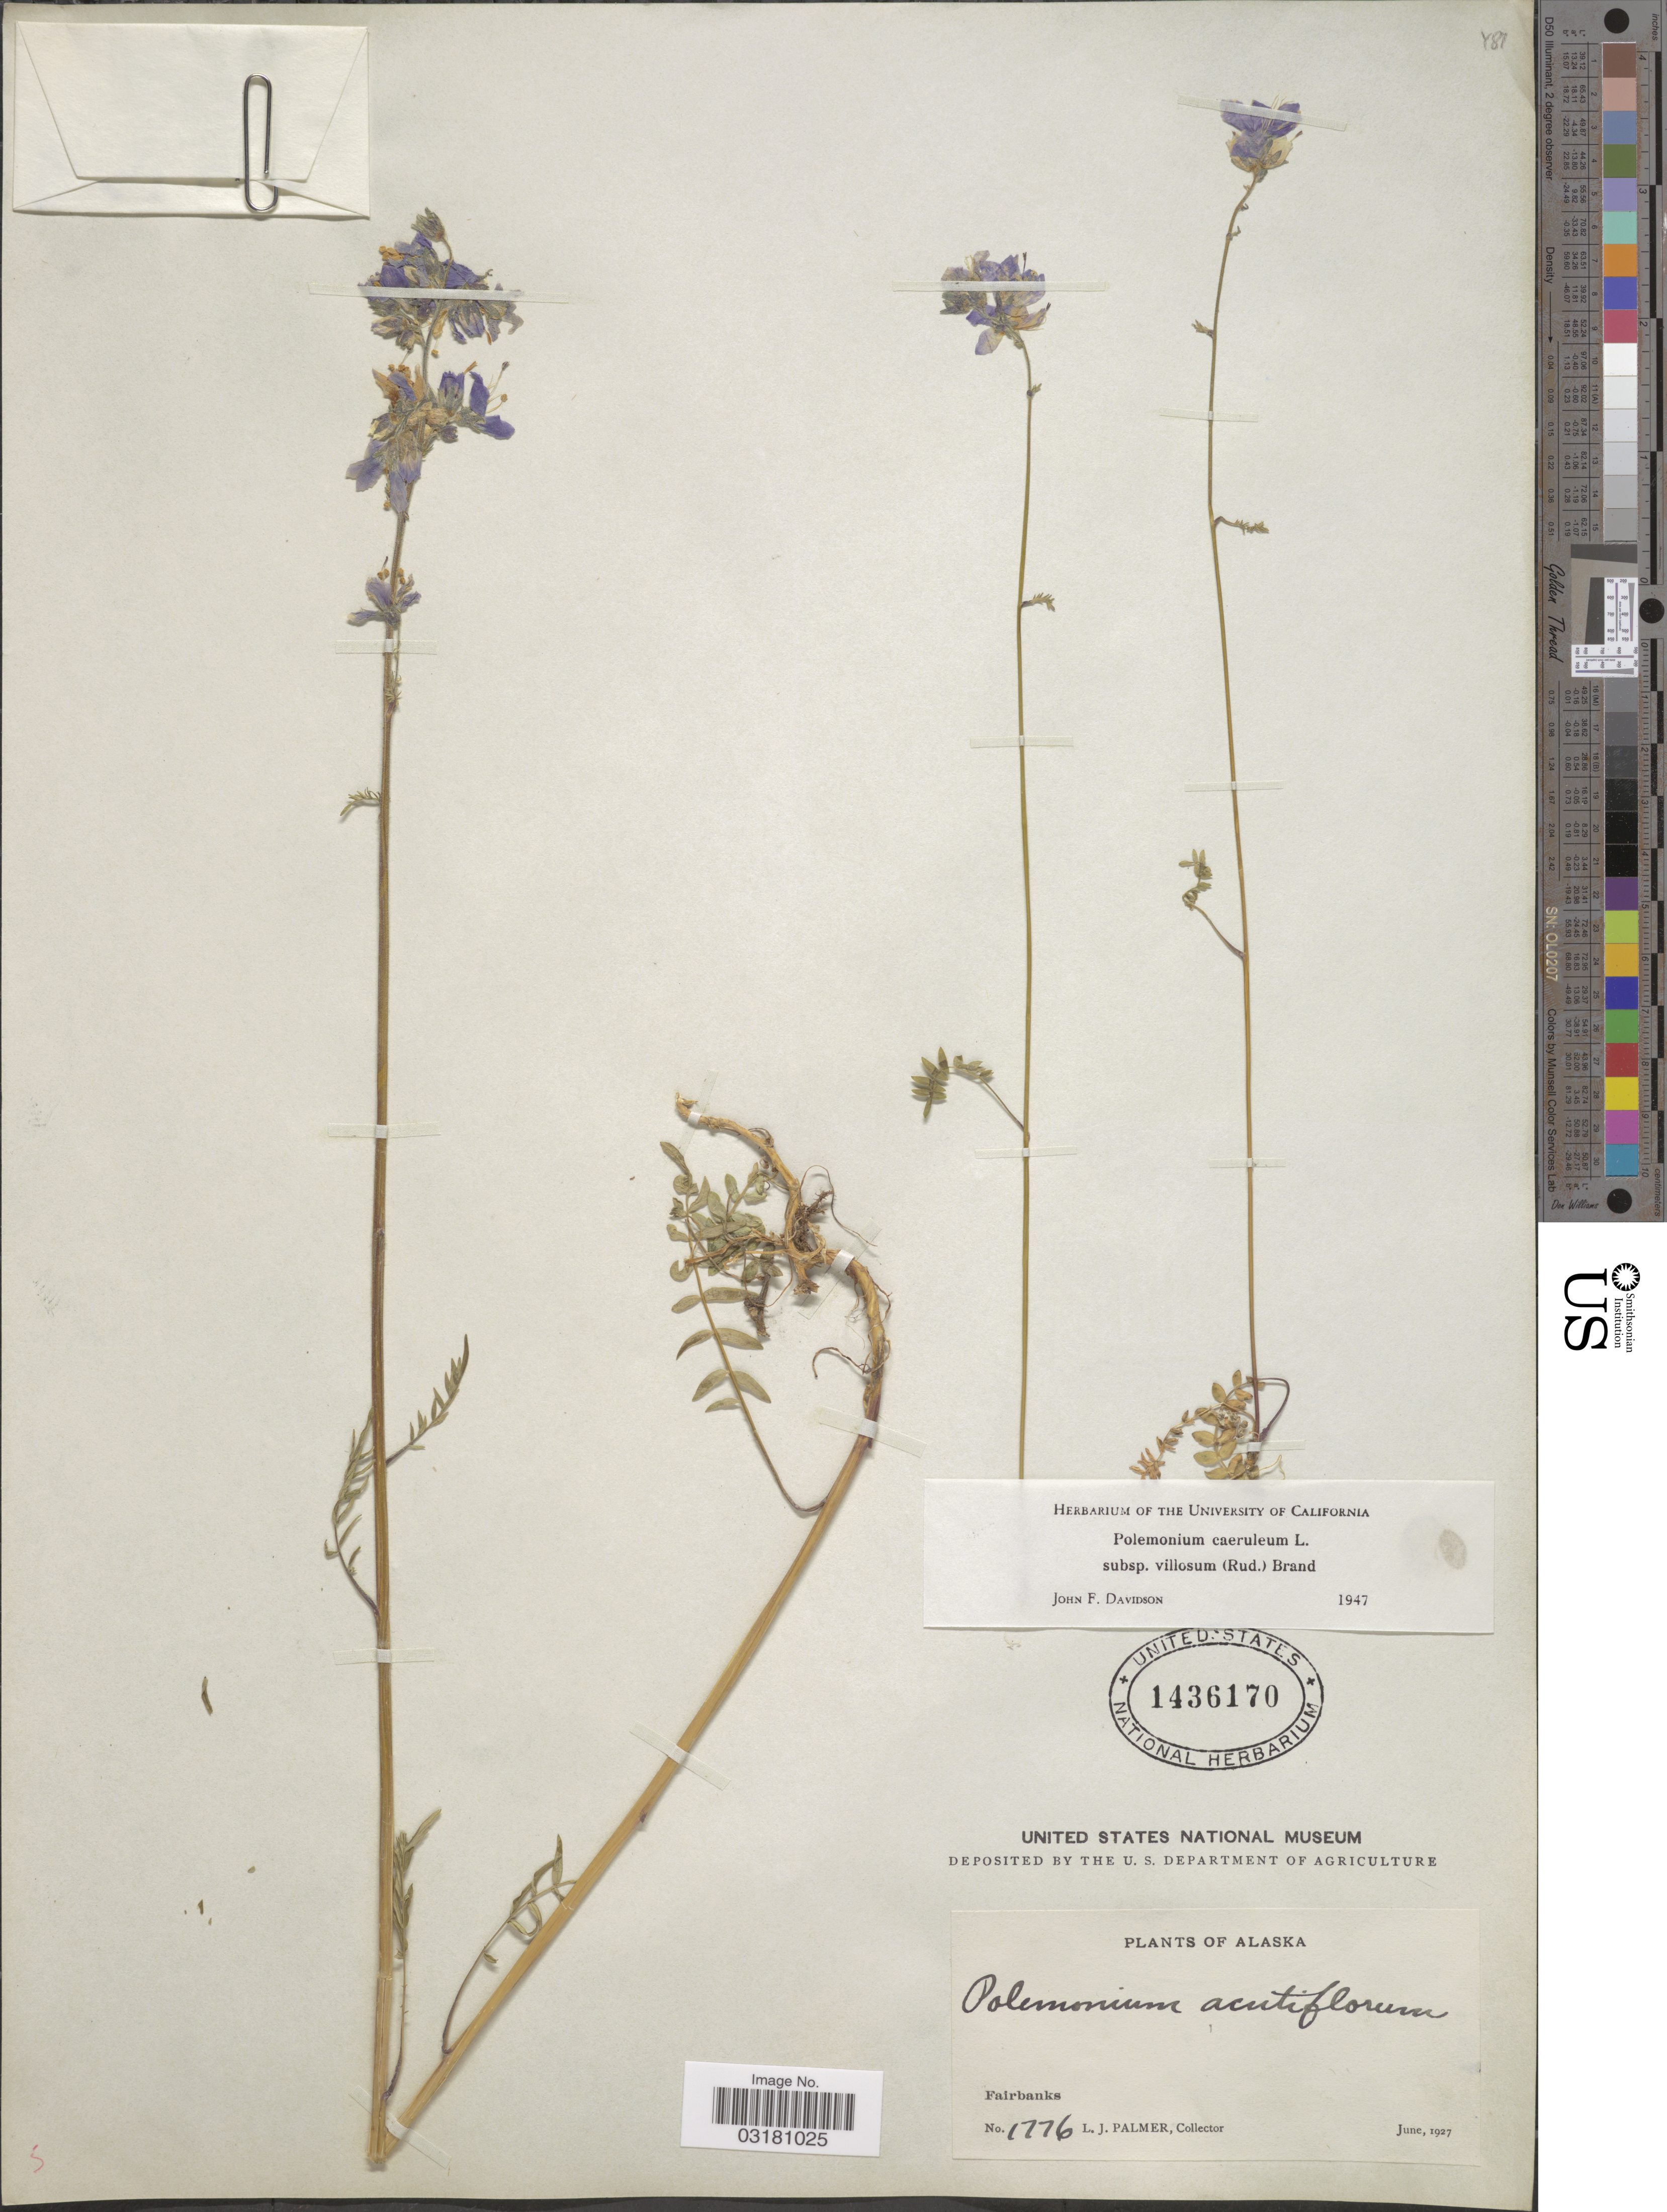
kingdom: Plantae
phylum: Tracheophyta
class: Magnoliopsida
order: Ericales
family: Polemoniaceae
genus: Polemonium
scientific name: Polemonium caeruleum subsp. villosum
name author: (Rudolph ex Georgi) Brand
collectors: L. J. Palmer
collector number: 1776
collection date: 1927-06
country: United States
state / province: Alaska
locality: Fairbanks.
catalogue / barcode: US 1436170